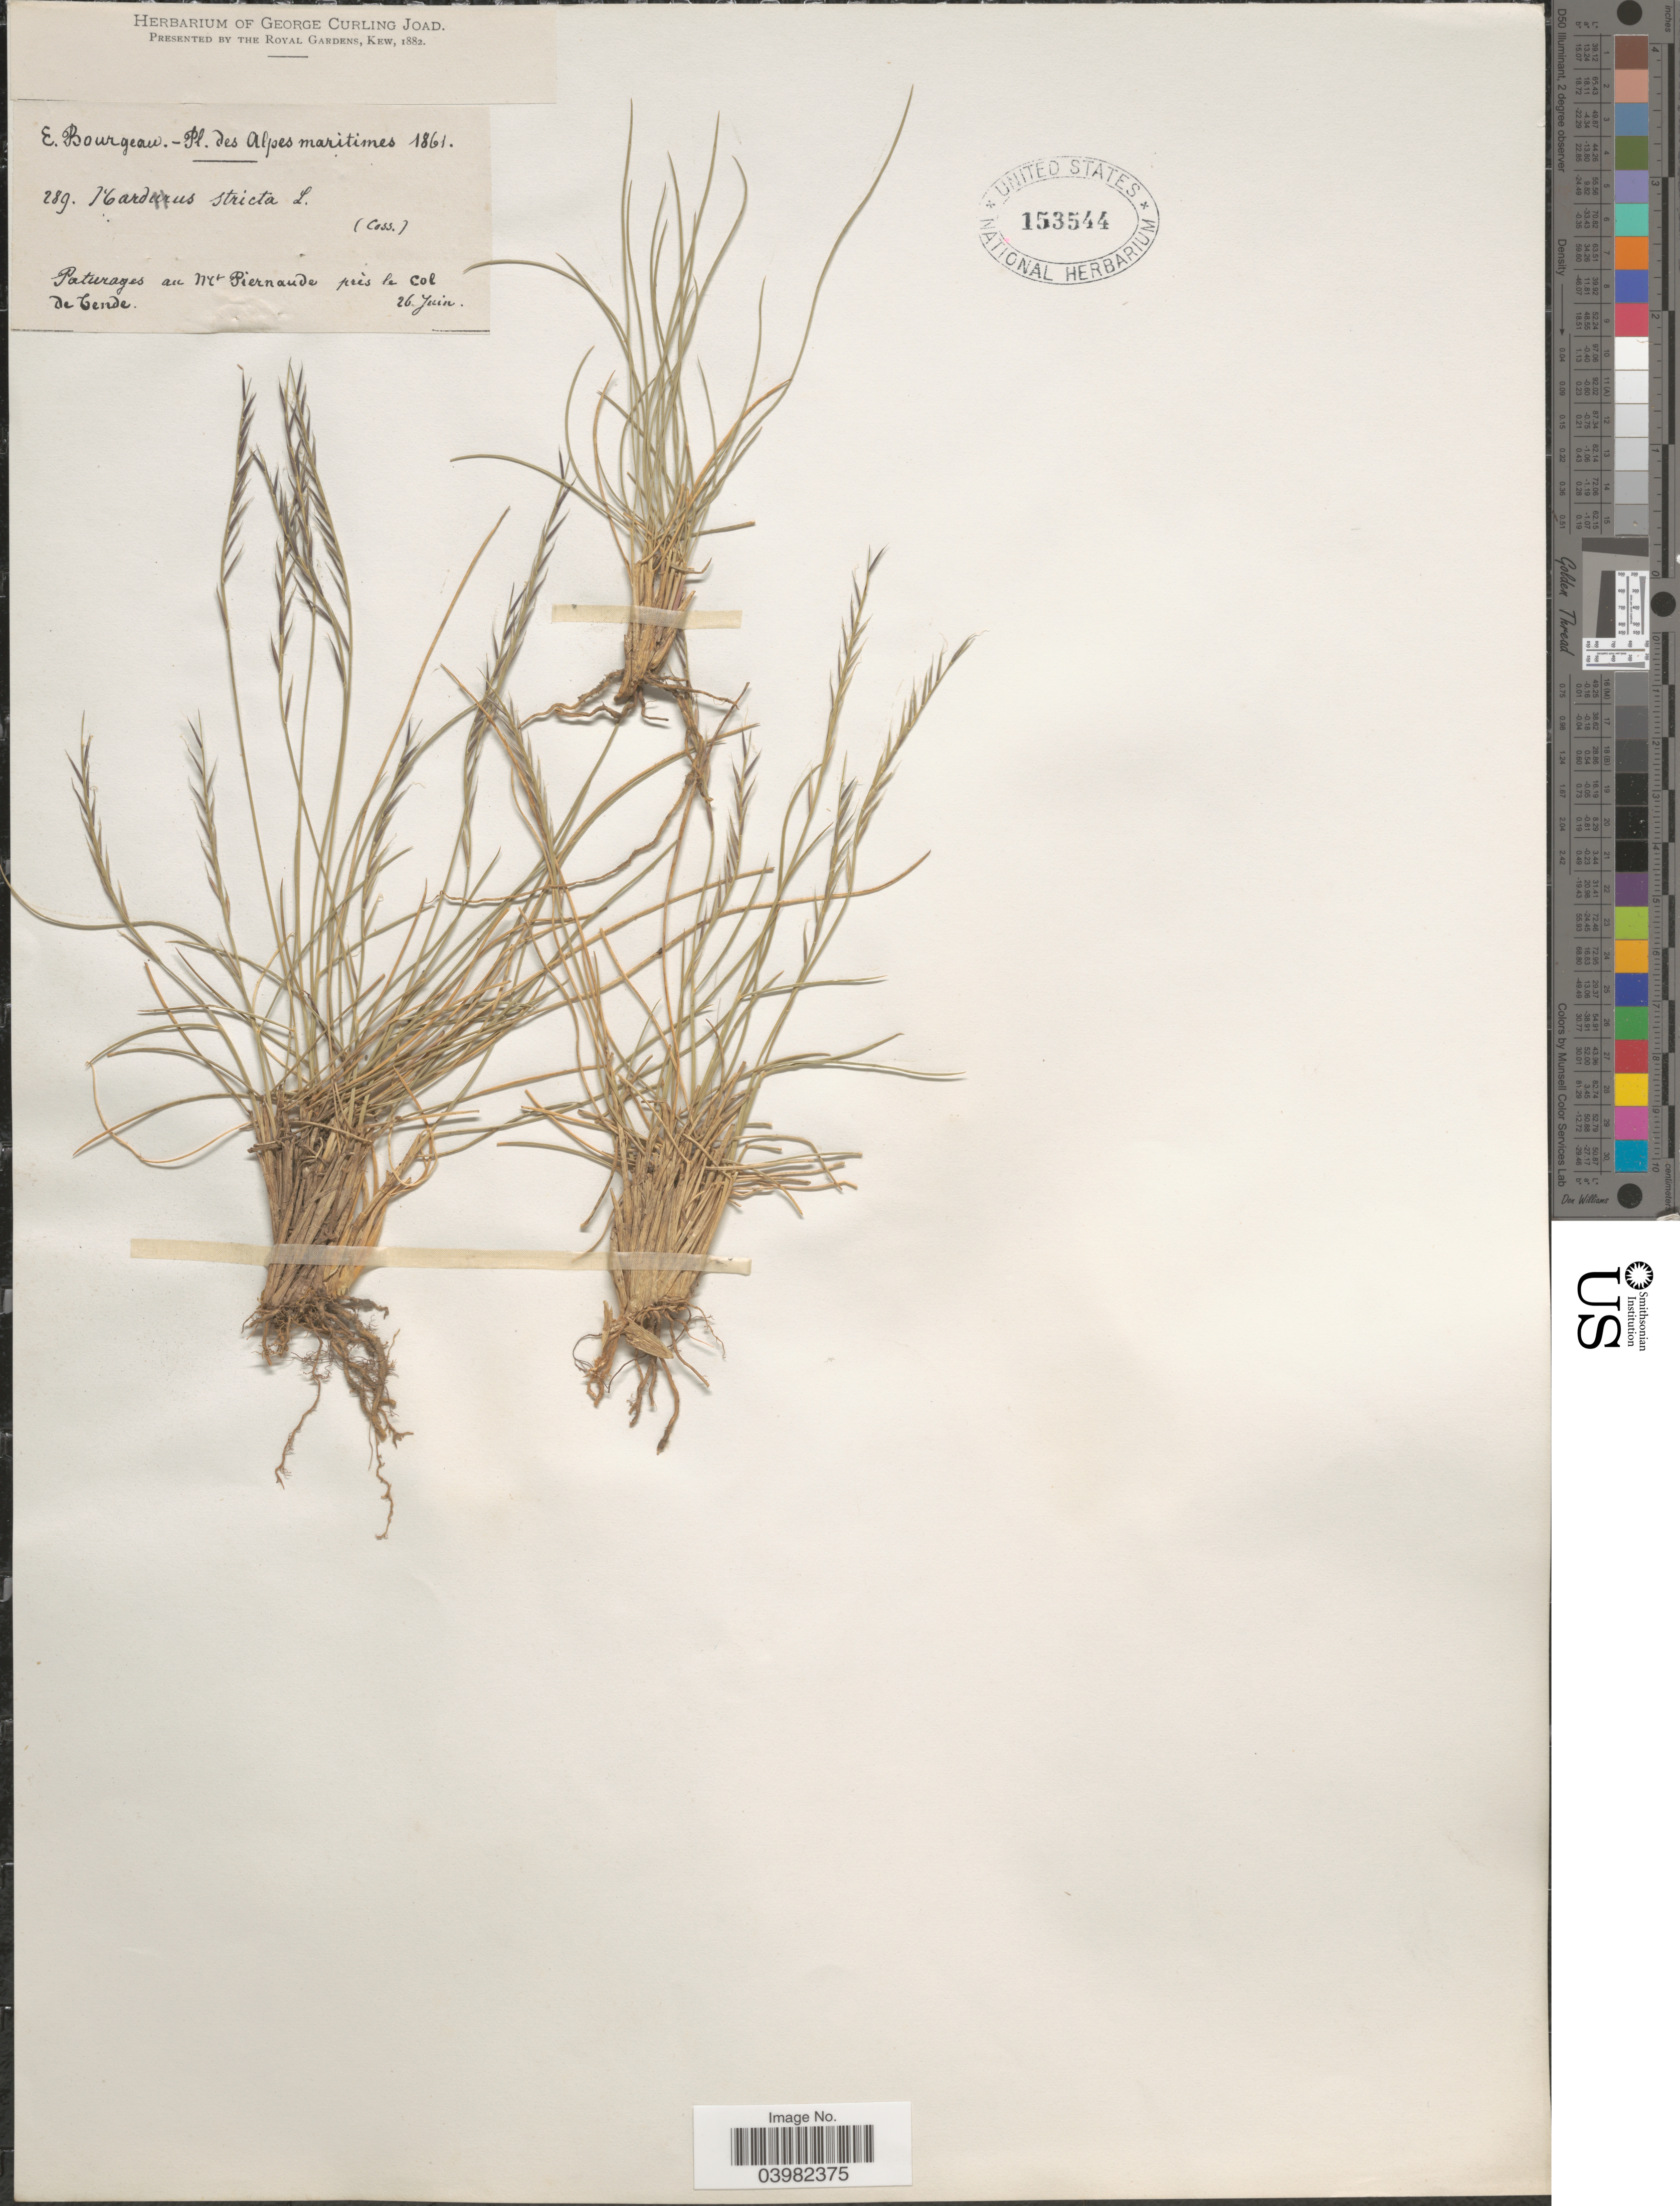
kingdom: Plantae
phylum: Tracheophyta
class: Liliopsida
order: Poales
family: Poaceae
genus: Nardus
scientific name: Nardus stricta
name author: L.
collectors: E. Bourgeau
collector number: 289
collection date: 1861-06-26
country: France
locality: Alpes maritimes. Paturages au Mt Piernande près le Col de Tende.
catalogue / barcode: US 153544